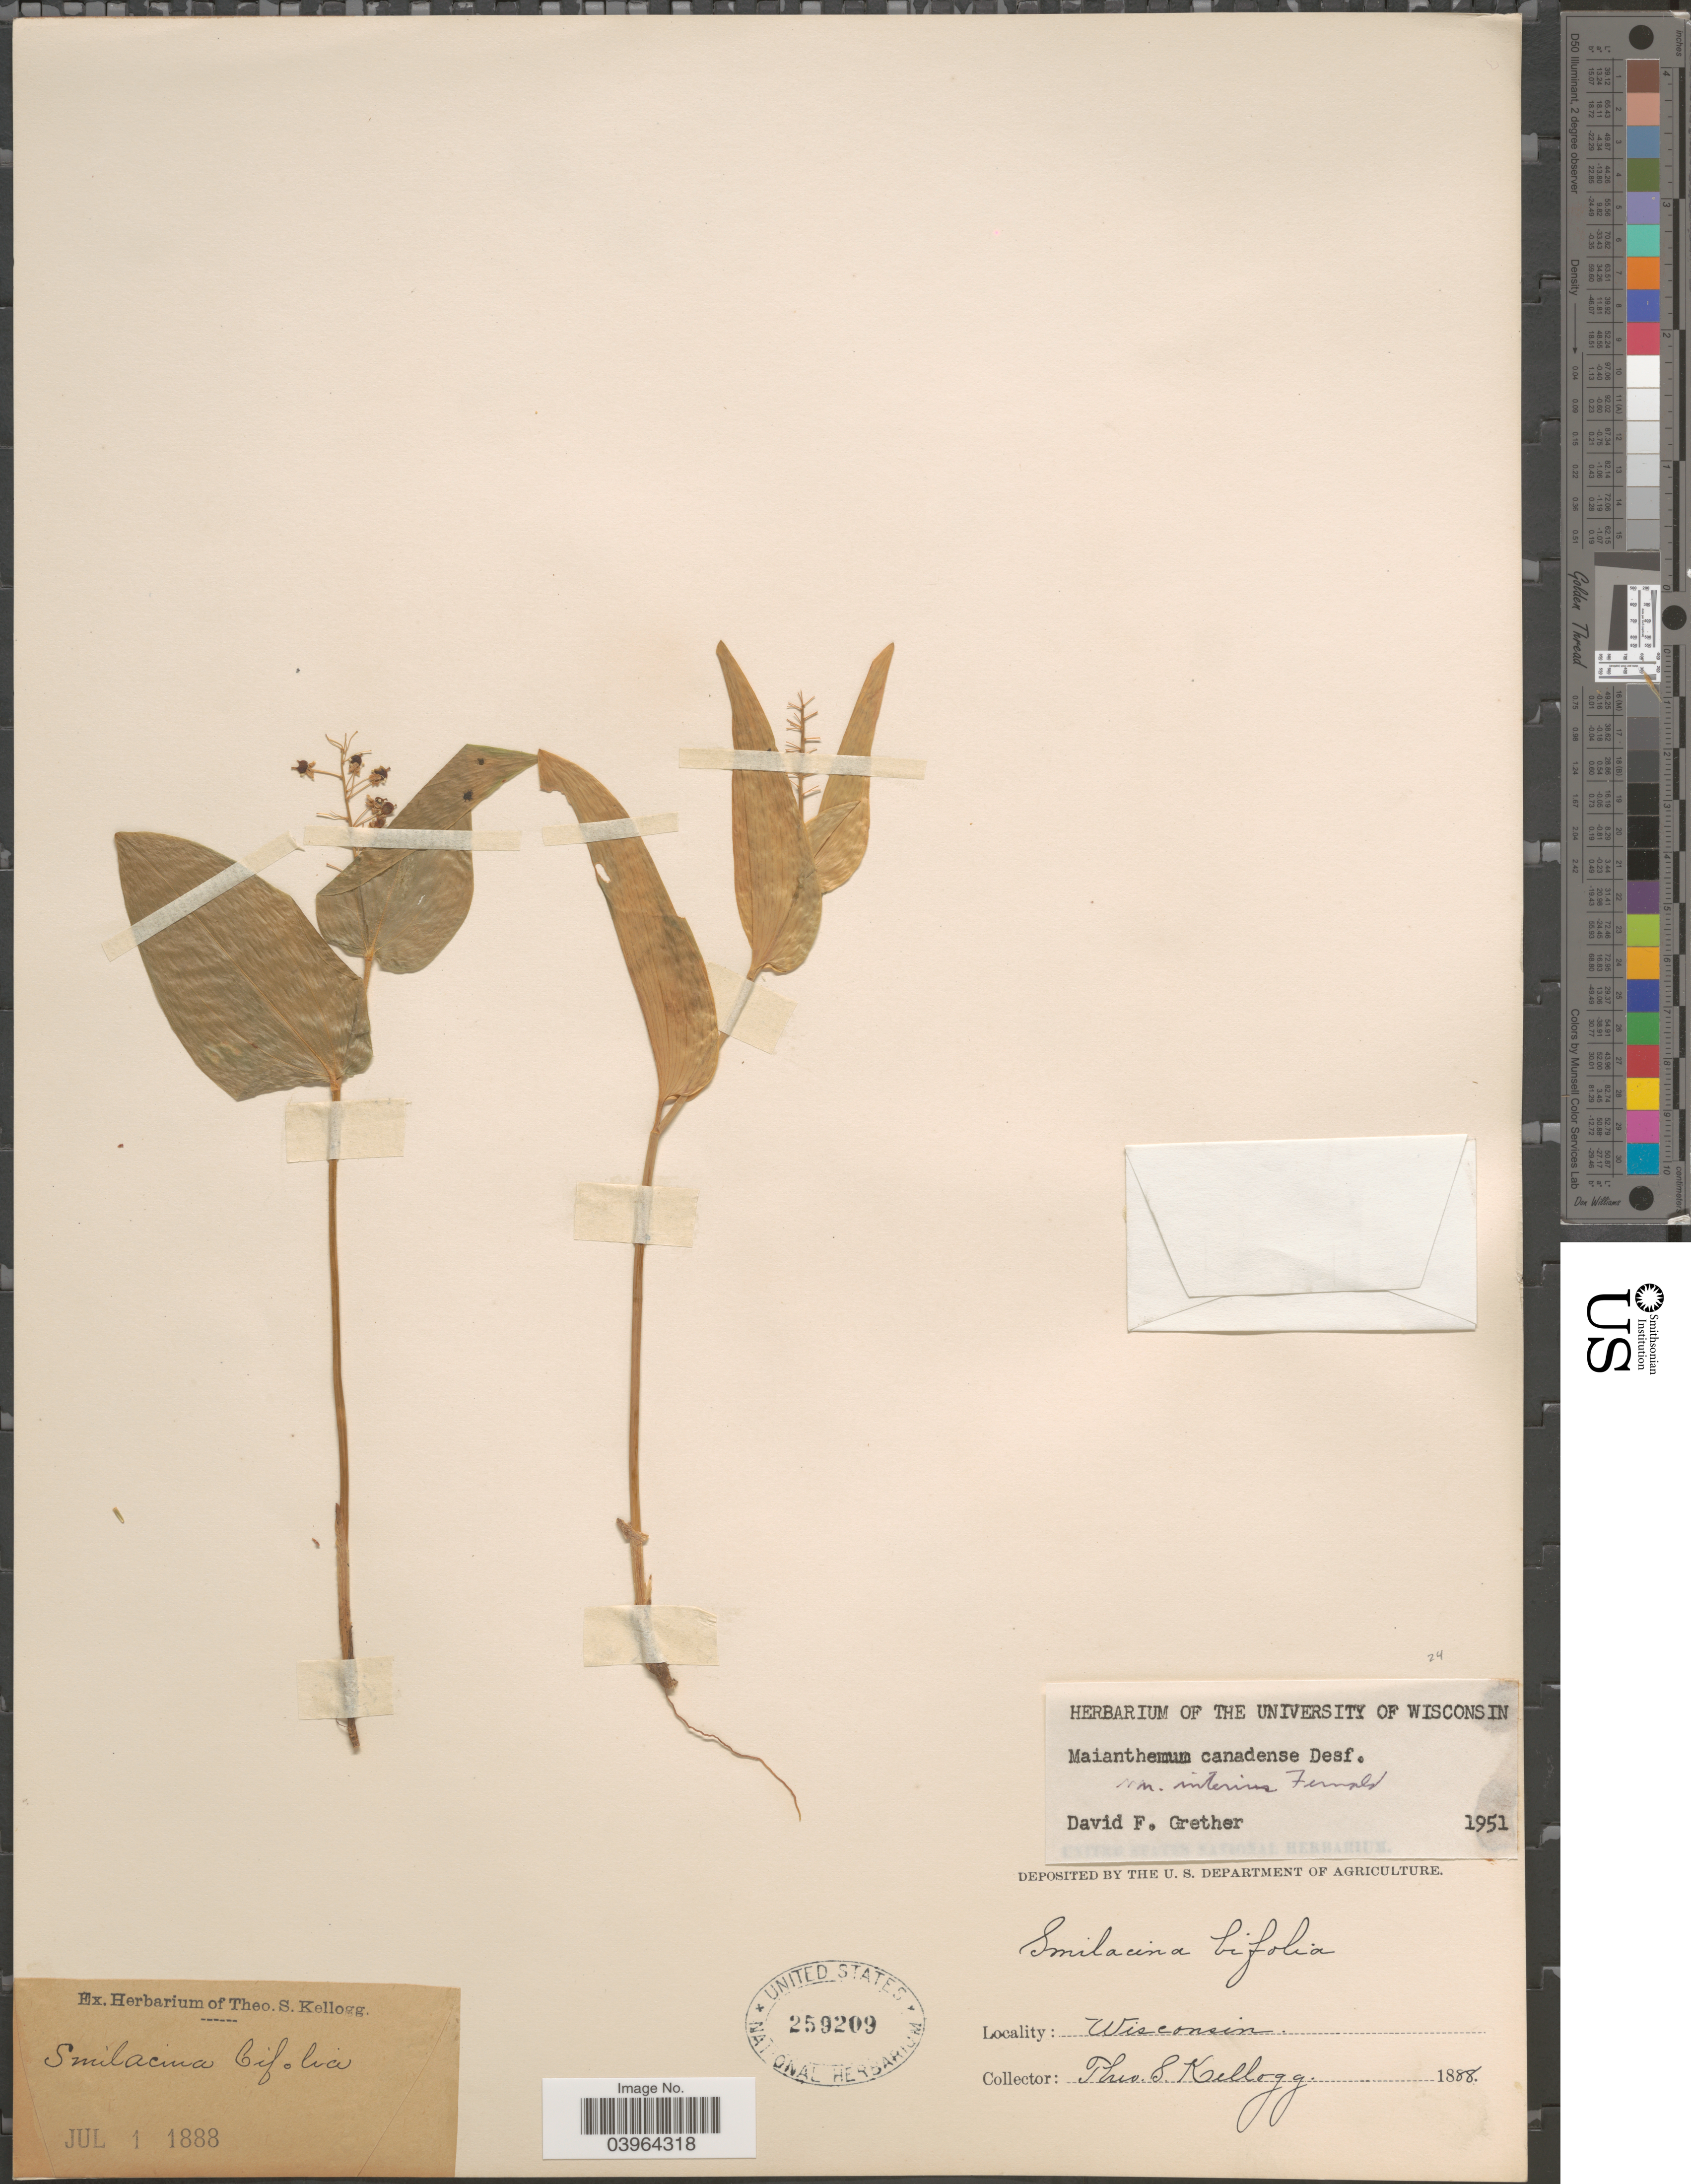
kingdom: Plantae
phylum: Tracheophyta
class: Liliopsida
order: Asparagales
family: Asparagaceae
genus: Maianthemum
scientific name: Maianthemum canadense var. interius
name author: Fernald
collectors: T. S. Kellogg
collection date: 1888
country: United States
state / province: Wisconsin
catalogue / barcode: US 259209